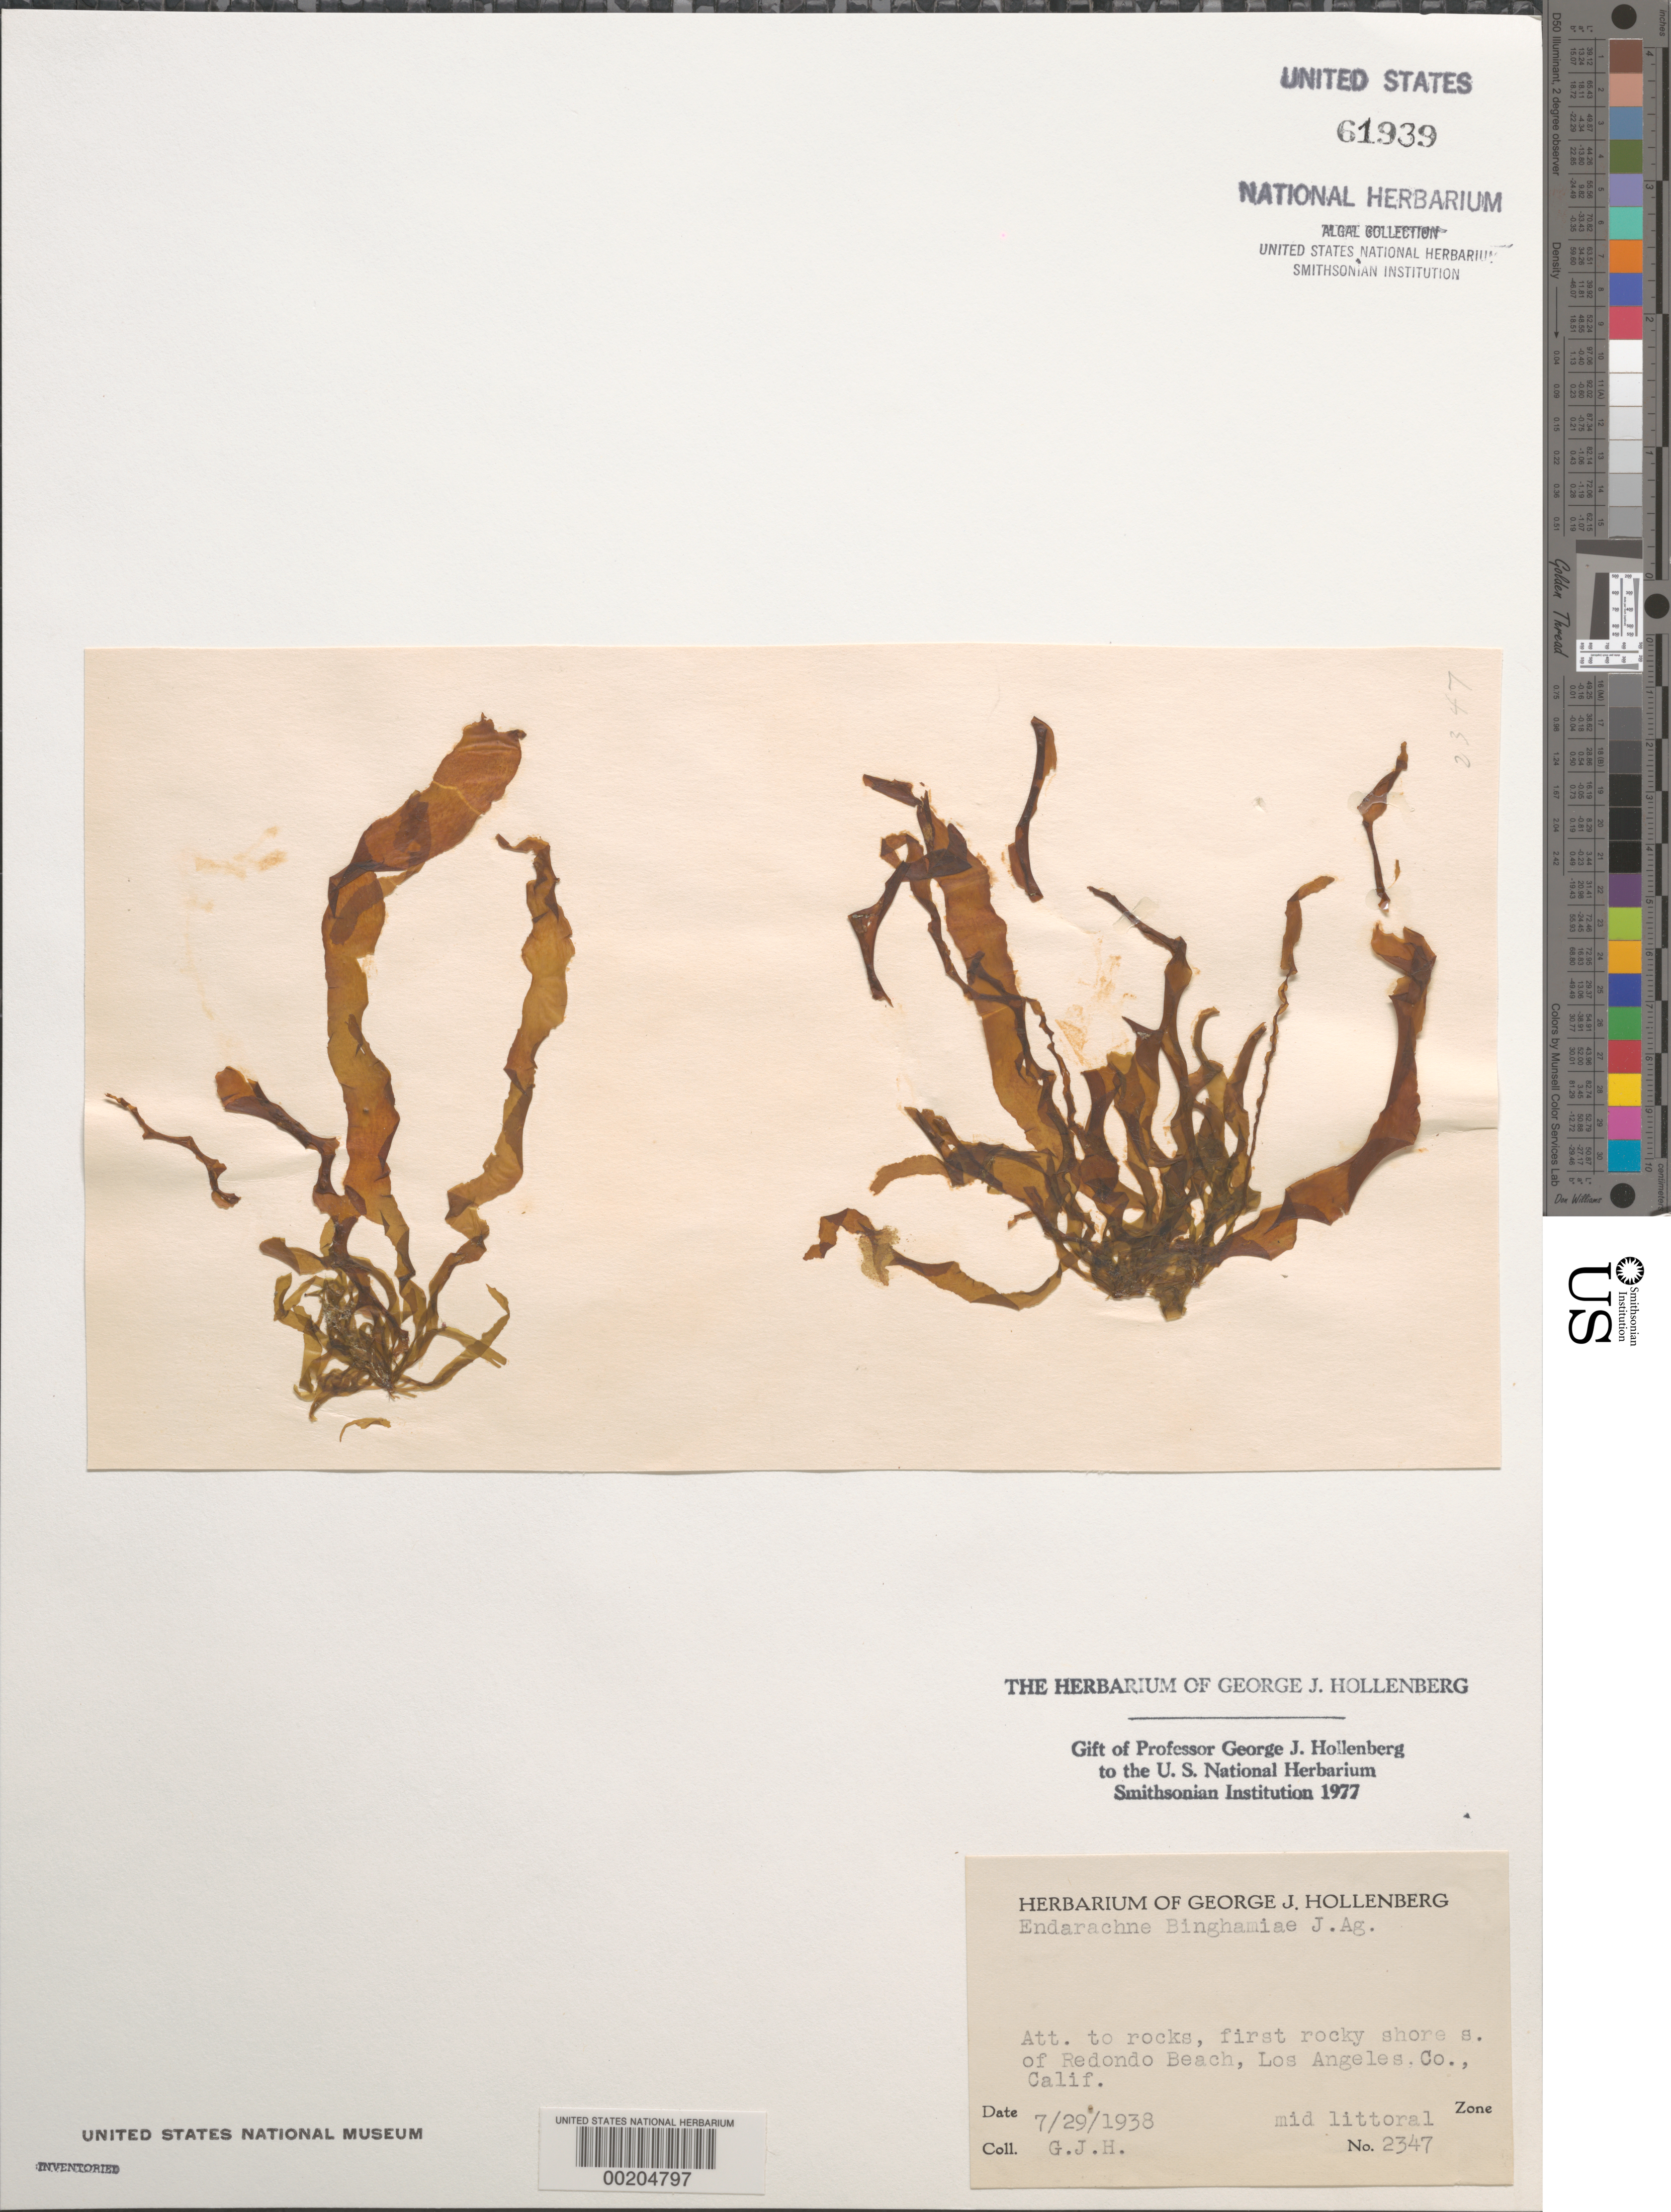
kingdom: Chromista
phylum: Ochrophyta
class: Phaeophyceae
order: Scytosiphonales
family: Scytosiphonaceae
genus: Petalonia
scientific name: Petalonia binghamiae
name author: (J. Agardh) K.L.Vinogr.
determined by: Algae name updating Project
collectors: G. Hollenberg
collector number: GJH 2347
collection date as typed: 29 Jul 1938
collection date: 1938-07-29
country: United States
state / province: California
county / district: Los Angeles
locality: South of Redondo Beach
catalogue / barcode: US 61939